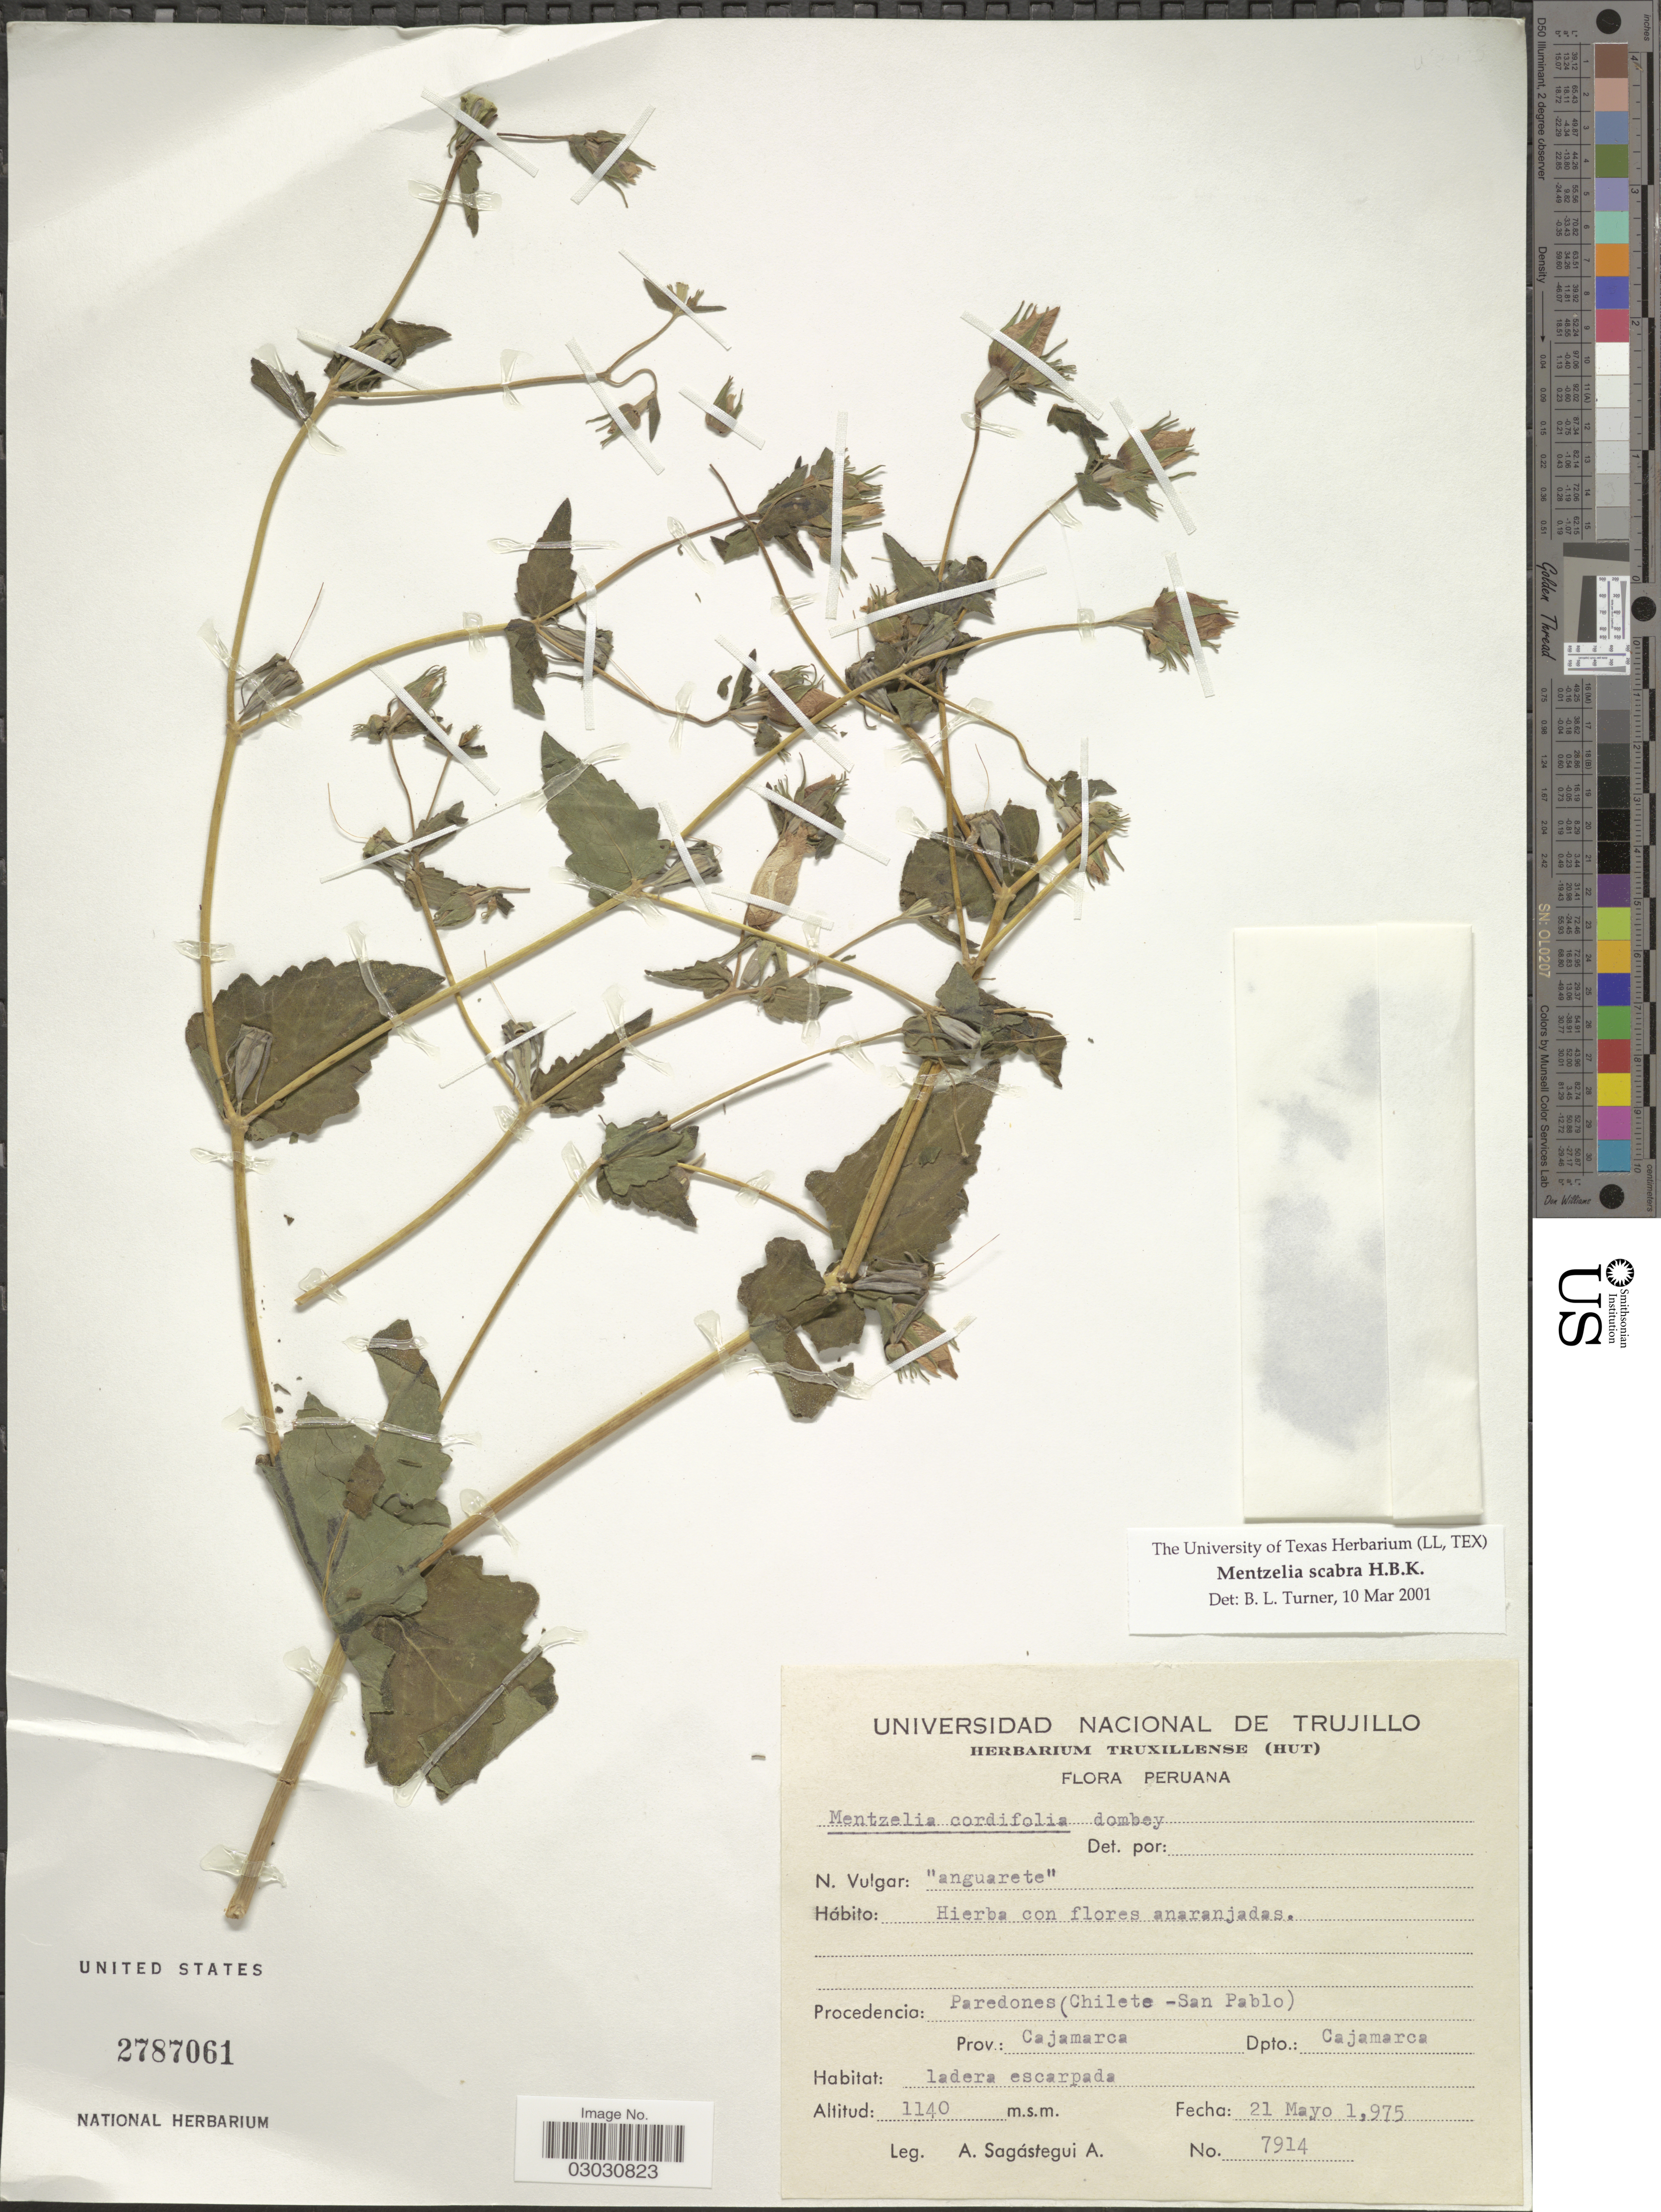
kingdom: Plantae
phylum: Tracheophyta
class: Magnoliopsida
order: Cornales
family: Loasaceae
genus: Mentzelia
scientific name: Mentzelia scabra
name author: Kunth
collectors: A. Sagástegui A.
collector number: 7914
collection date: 1975-05-21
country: Peru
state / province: Cajamarca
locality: Procedencia: Paredones (Chilete -San Pablo). Dpto.: Cajamarca.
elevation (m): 1140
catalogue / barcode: US 2787061